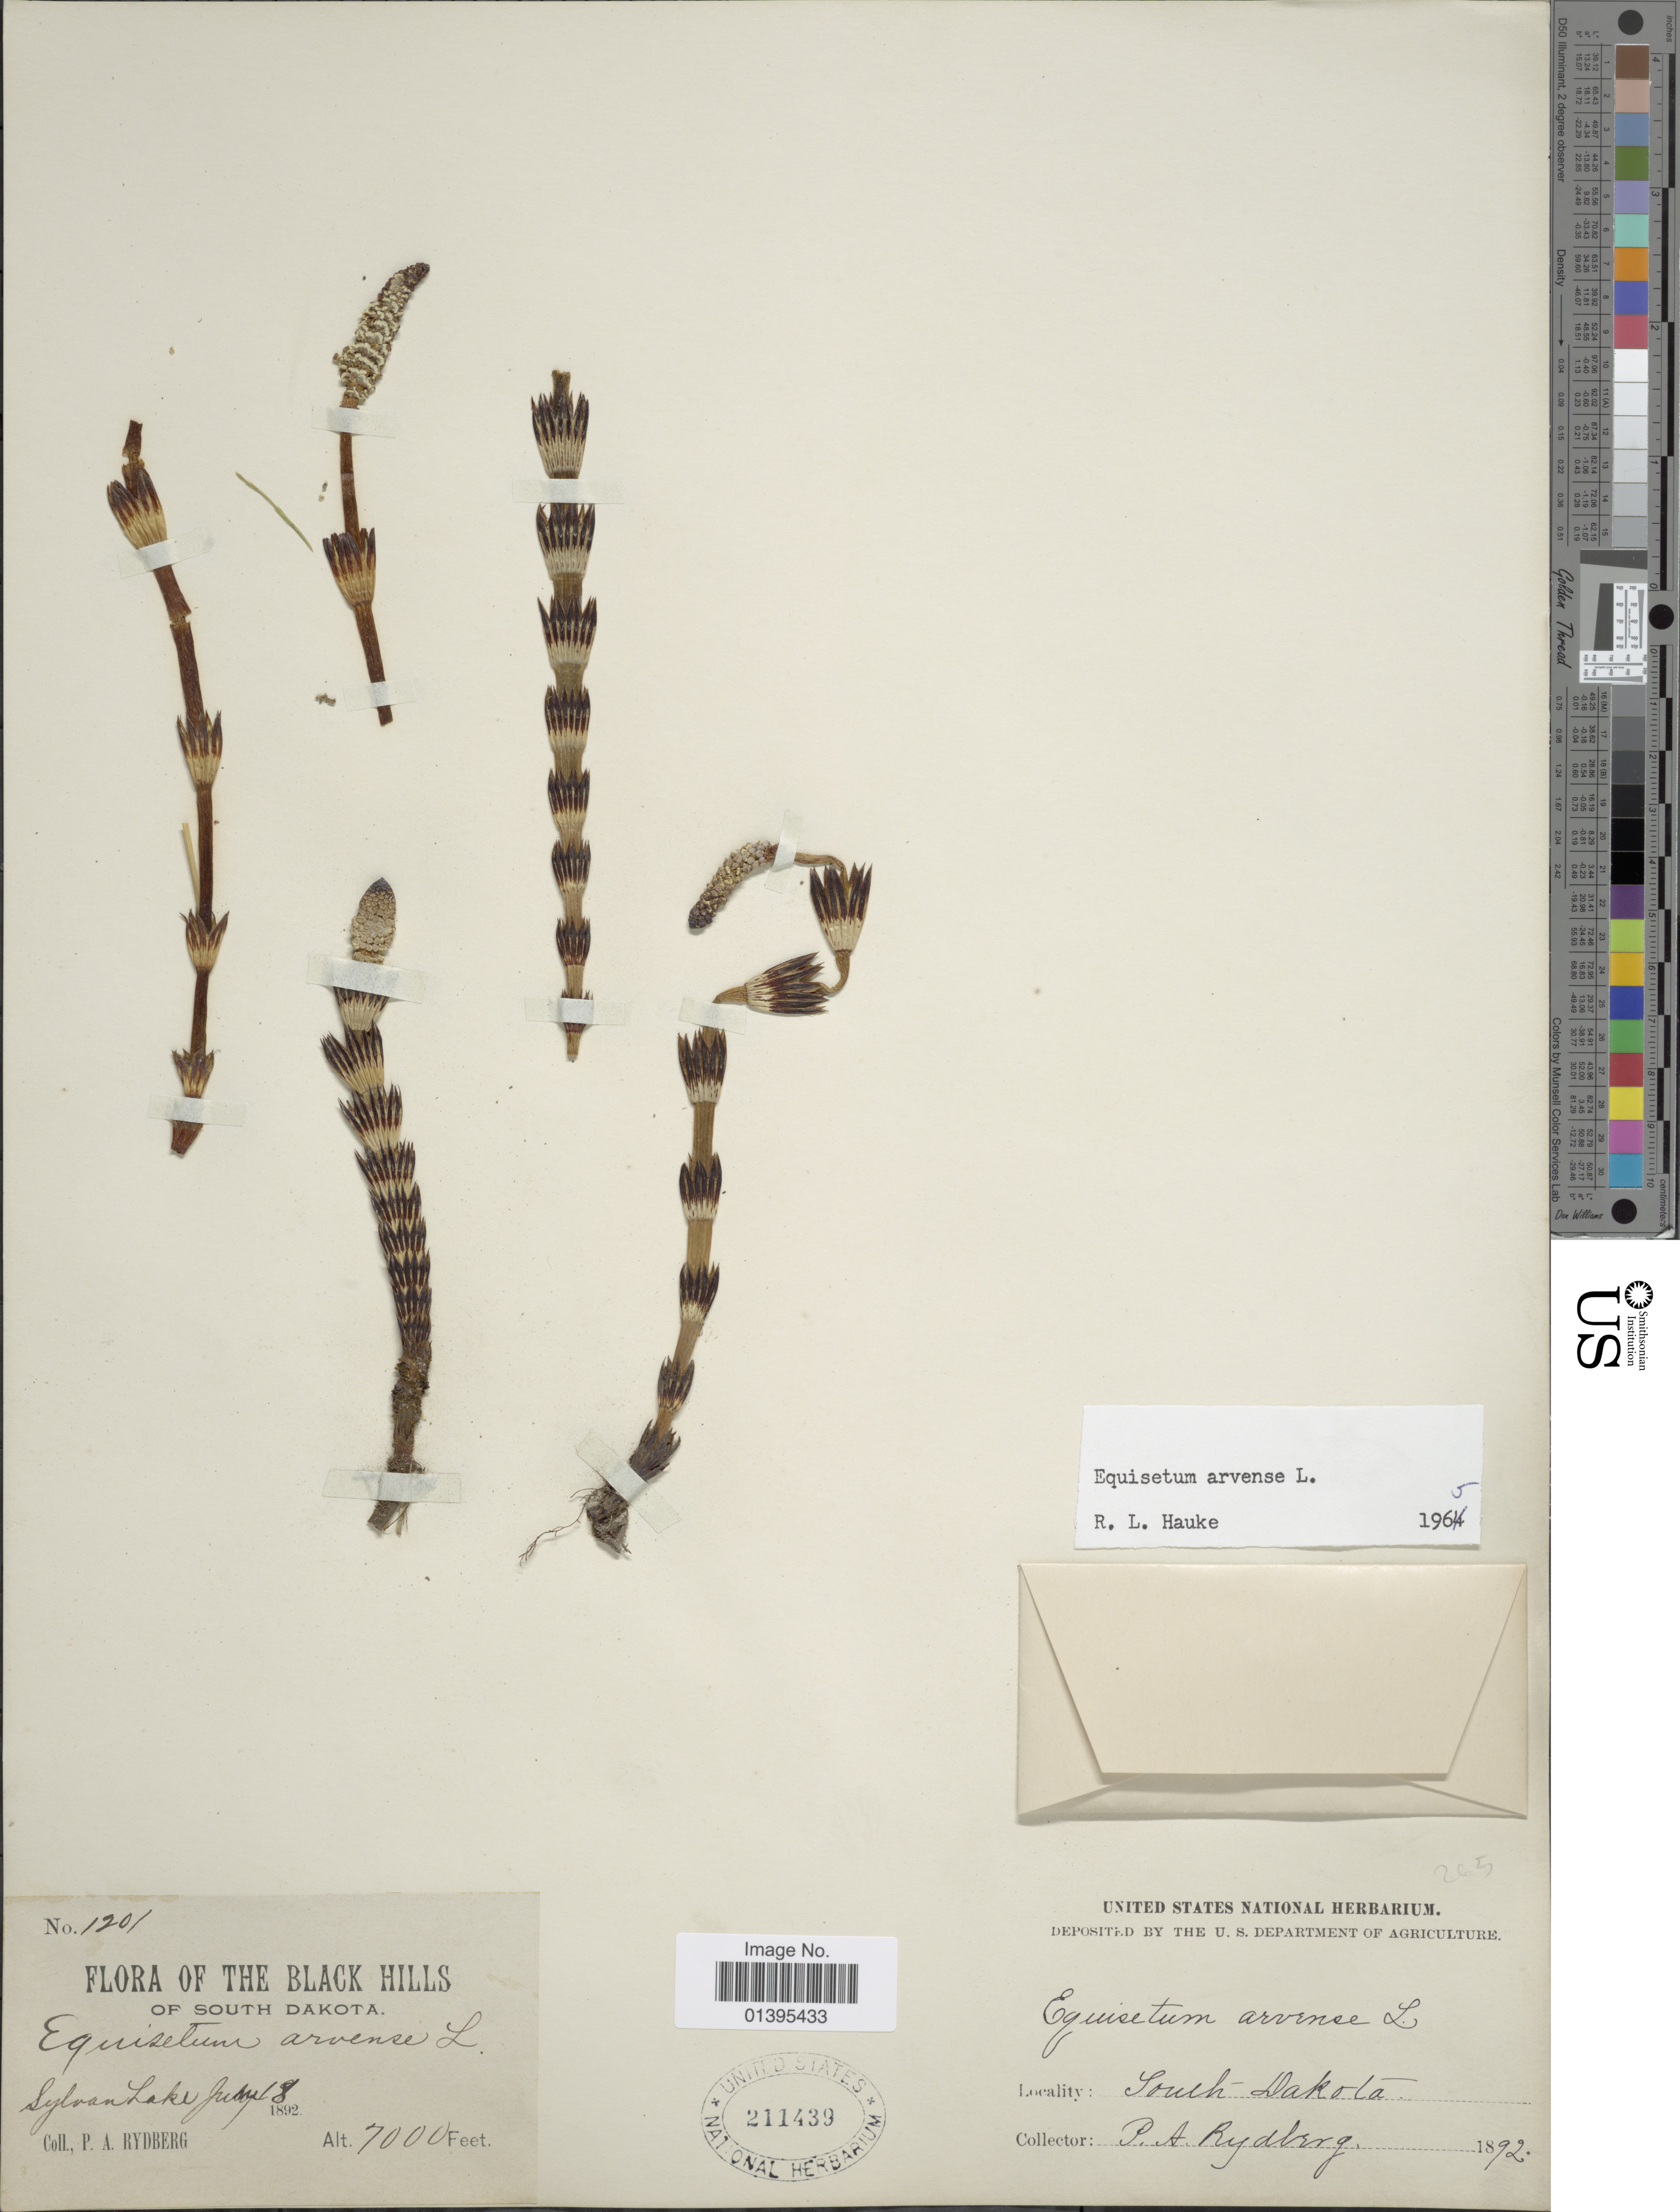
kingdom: Plantae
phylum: Tracheophyta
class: Polypodiopsida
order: Equisetales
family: Equisetaceae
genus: Equisetum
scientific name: Equisetum arvense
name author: L.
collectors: P. A. Rydberg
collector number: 1201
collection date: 1892-07-08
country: United States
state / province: South Dakota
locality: Black Hills of South Dakota, Sylvan Lake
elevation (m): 2134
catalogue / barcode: US 211439